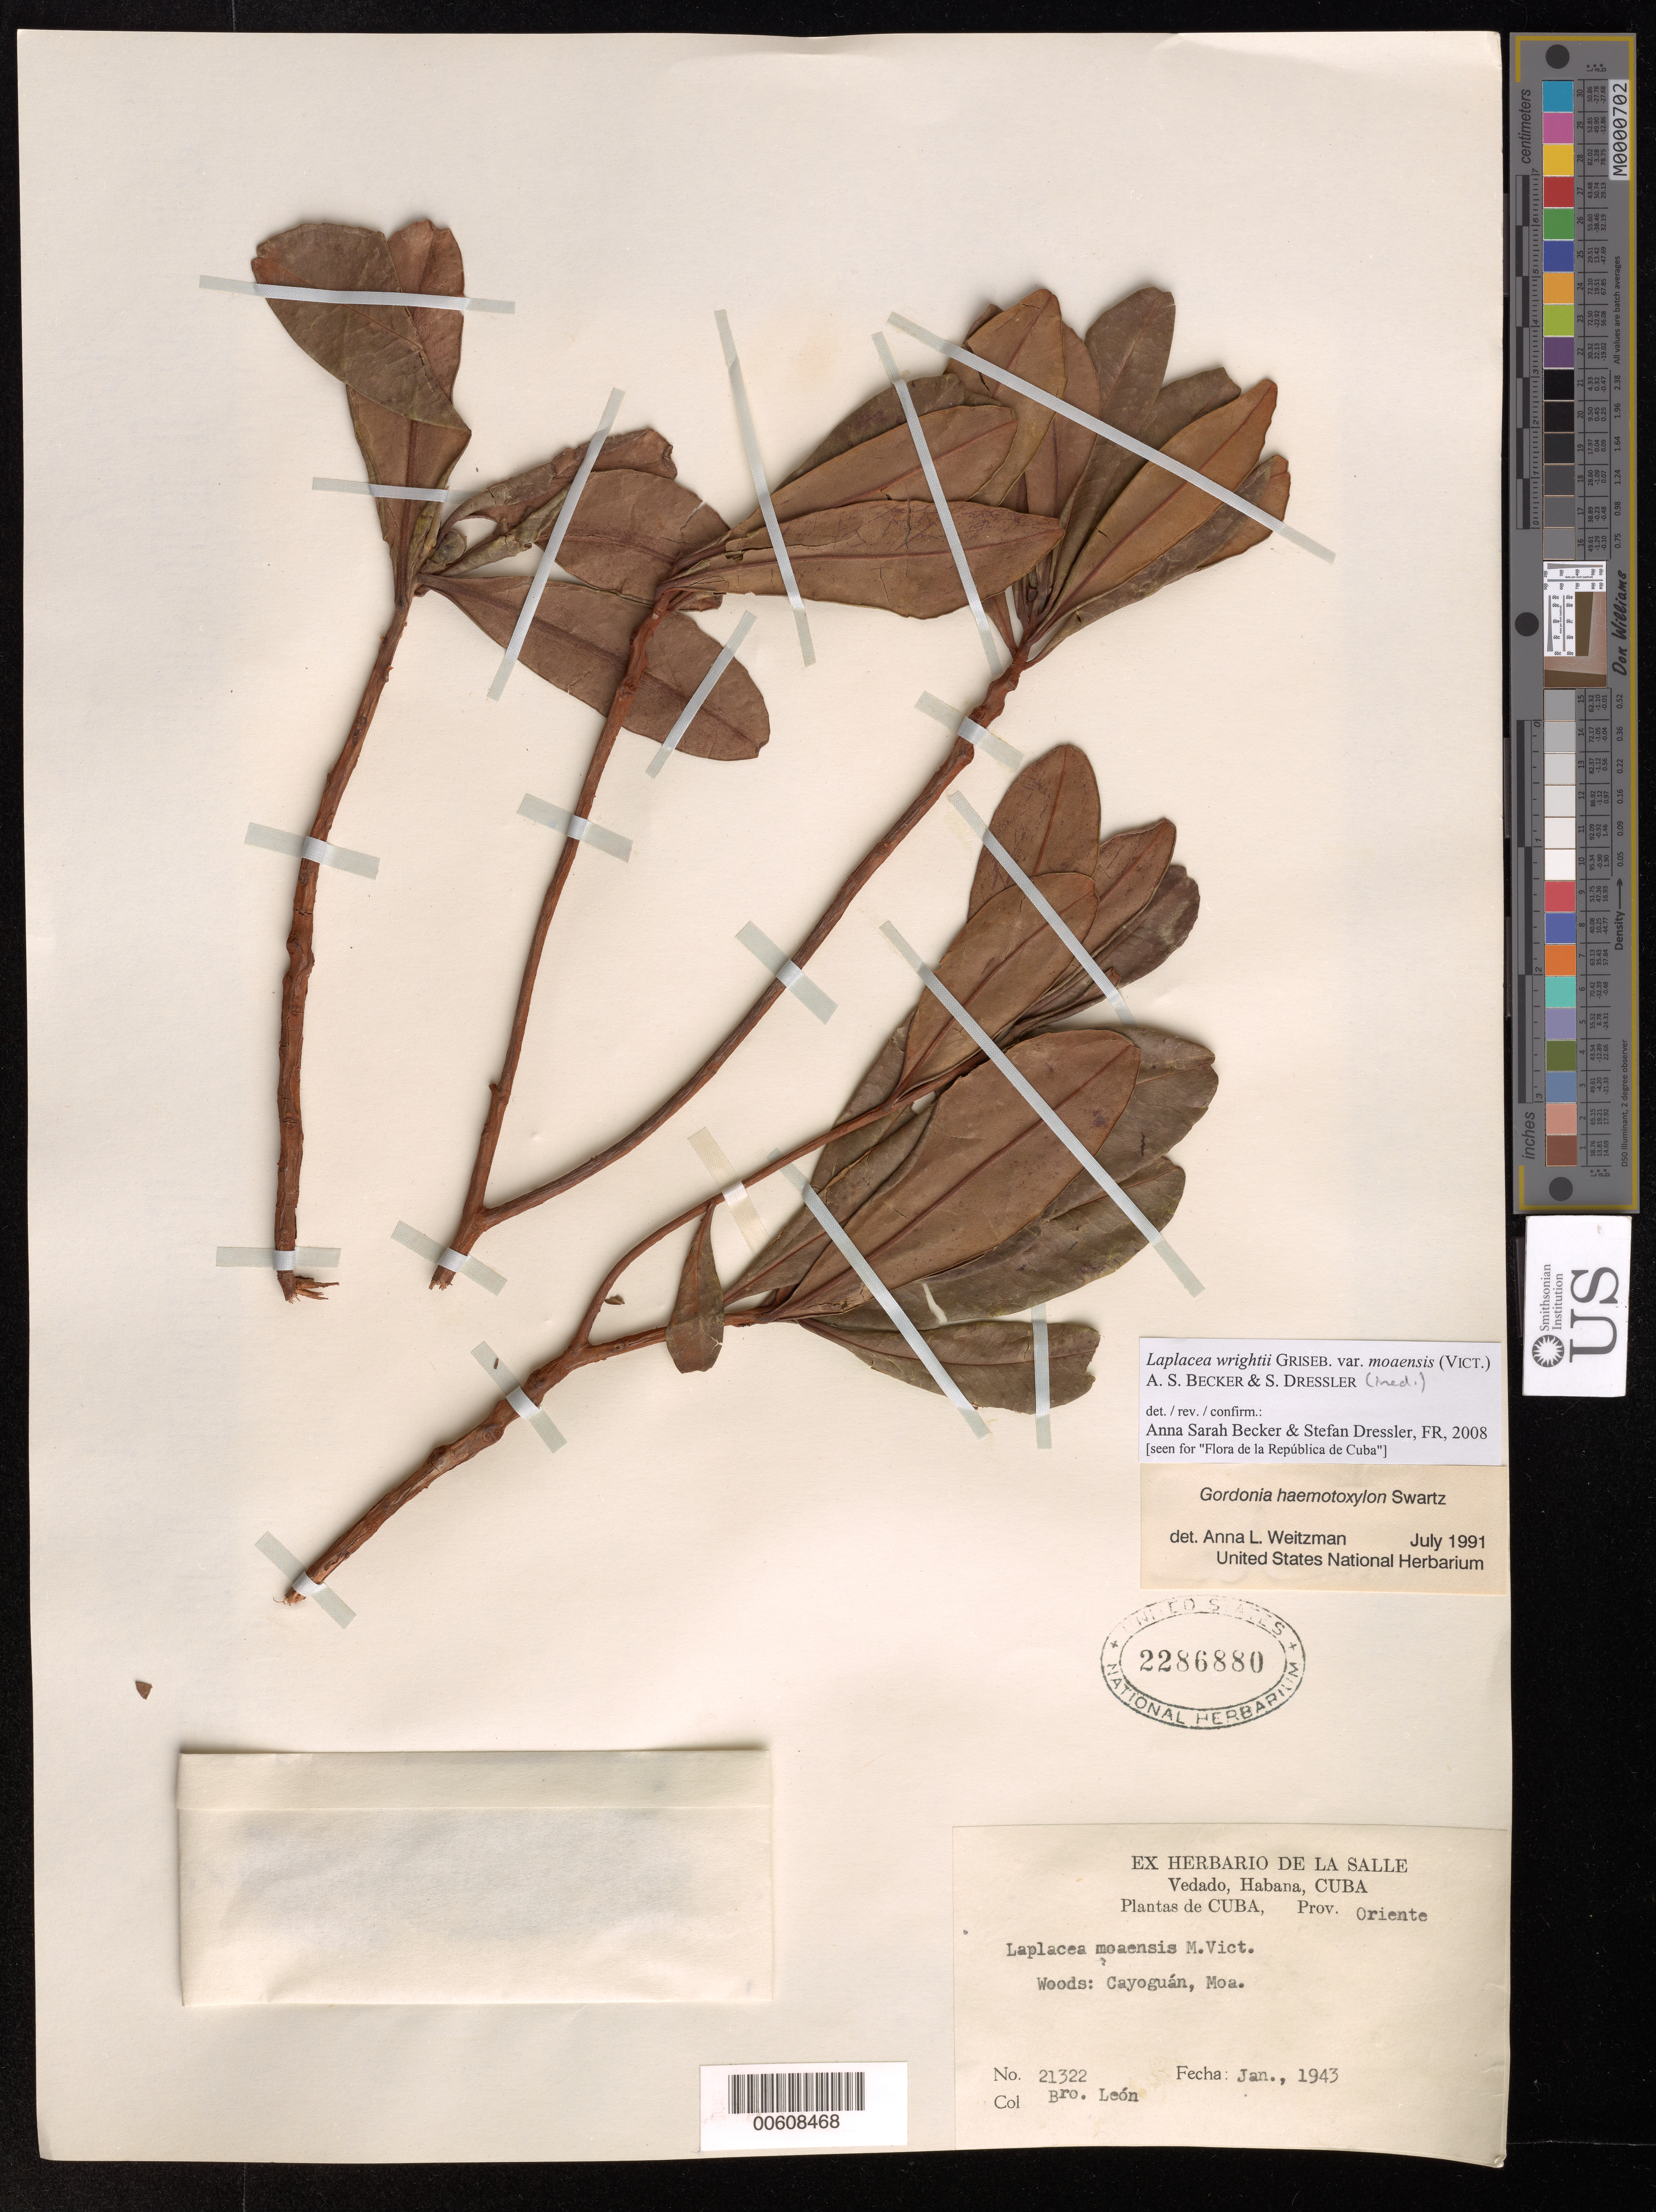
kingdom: Plantae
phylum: Tracheophyta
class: Magnoliopsida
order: Ericales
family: Theaceae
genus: Laplacea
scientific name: Laplacea wrightii var. moaensis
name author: (Vict.) A. S. Becker & S. Dressler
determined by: Becker, Anna S.; Dressler, S.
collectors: Bro. León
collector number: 21322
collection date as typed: Jan 1943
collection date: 1943-01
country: Cuba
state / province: Oriente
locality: Woods, Cayoguán, Moa.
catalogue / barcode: US 2286880